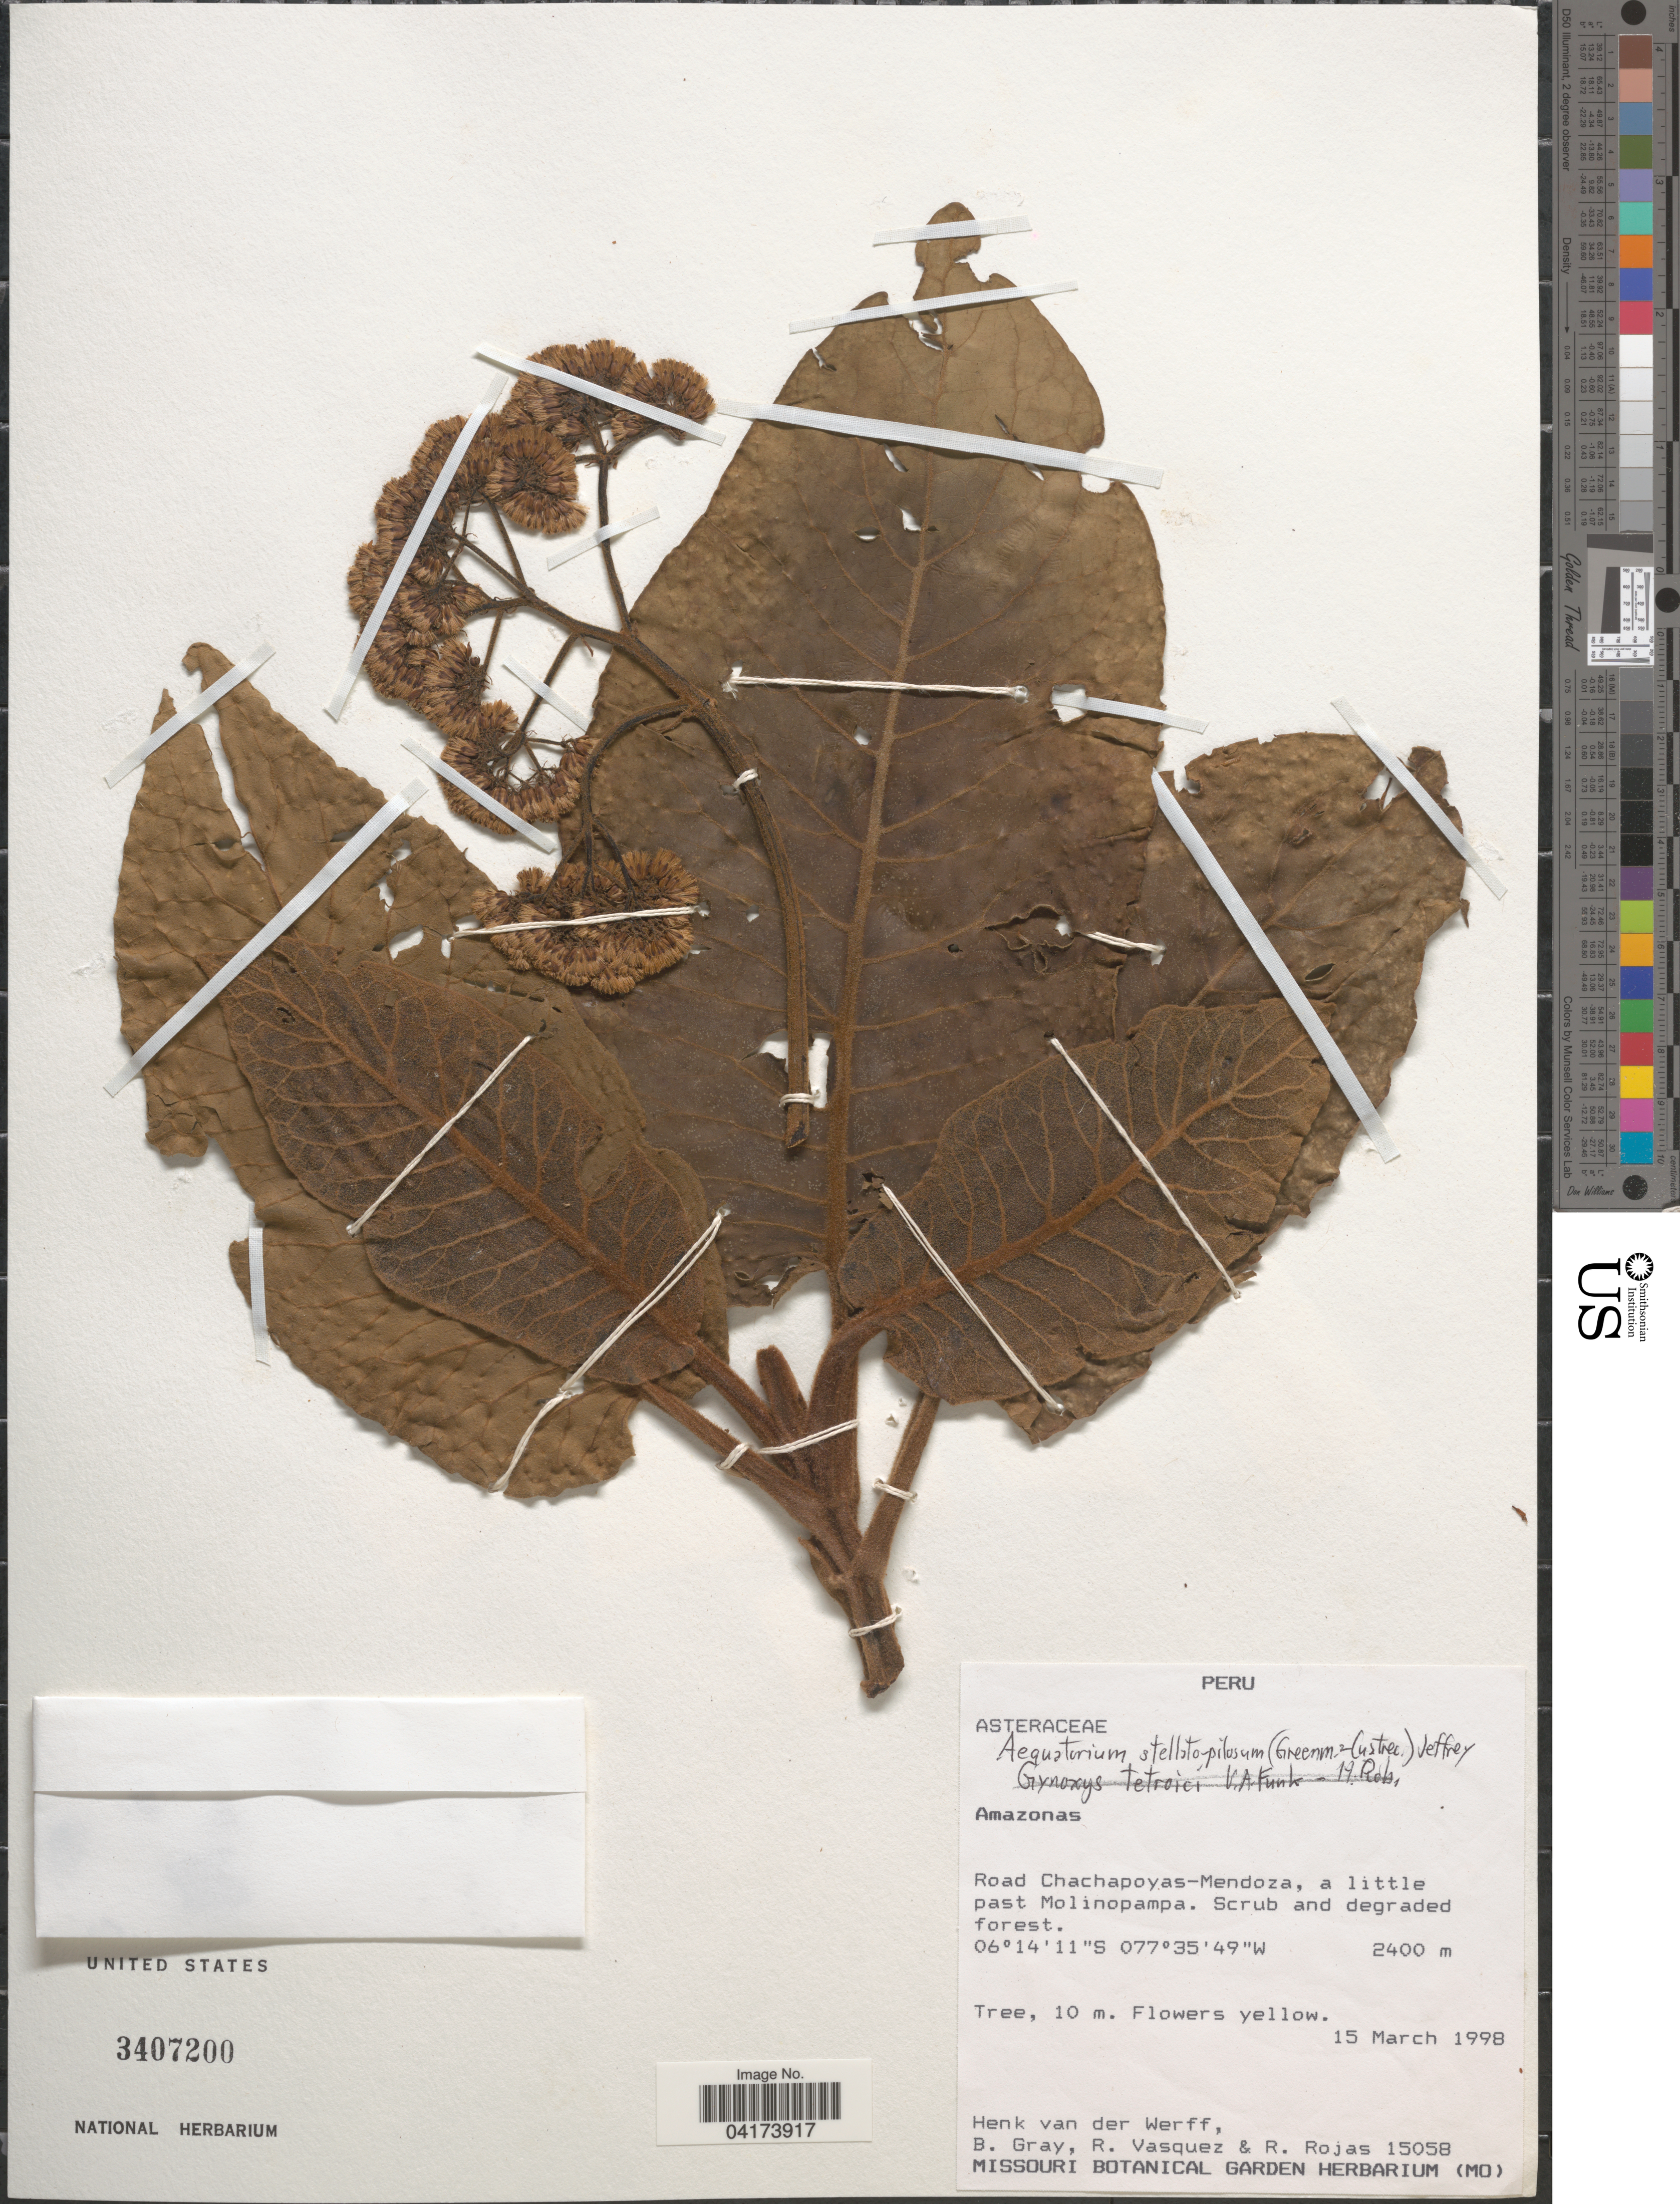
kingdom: Plantae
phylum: Tracheophyta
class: Magnoliopsida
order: Asterales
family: Asteraceae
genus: Aequatorium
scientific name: Aequatorium stellatopilosum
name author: (Greenm. & Cuatrec.) C. Jeffrey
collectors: H. van der Werff, B. Gray, R. Vasquez & R. Rojas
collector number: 15058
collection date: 1998-03-15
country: Peru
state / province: Amazonas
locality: Road Chachapoyas-Mendoza, a little past Molinopampa.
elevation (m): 2400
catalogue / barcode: US 3407200